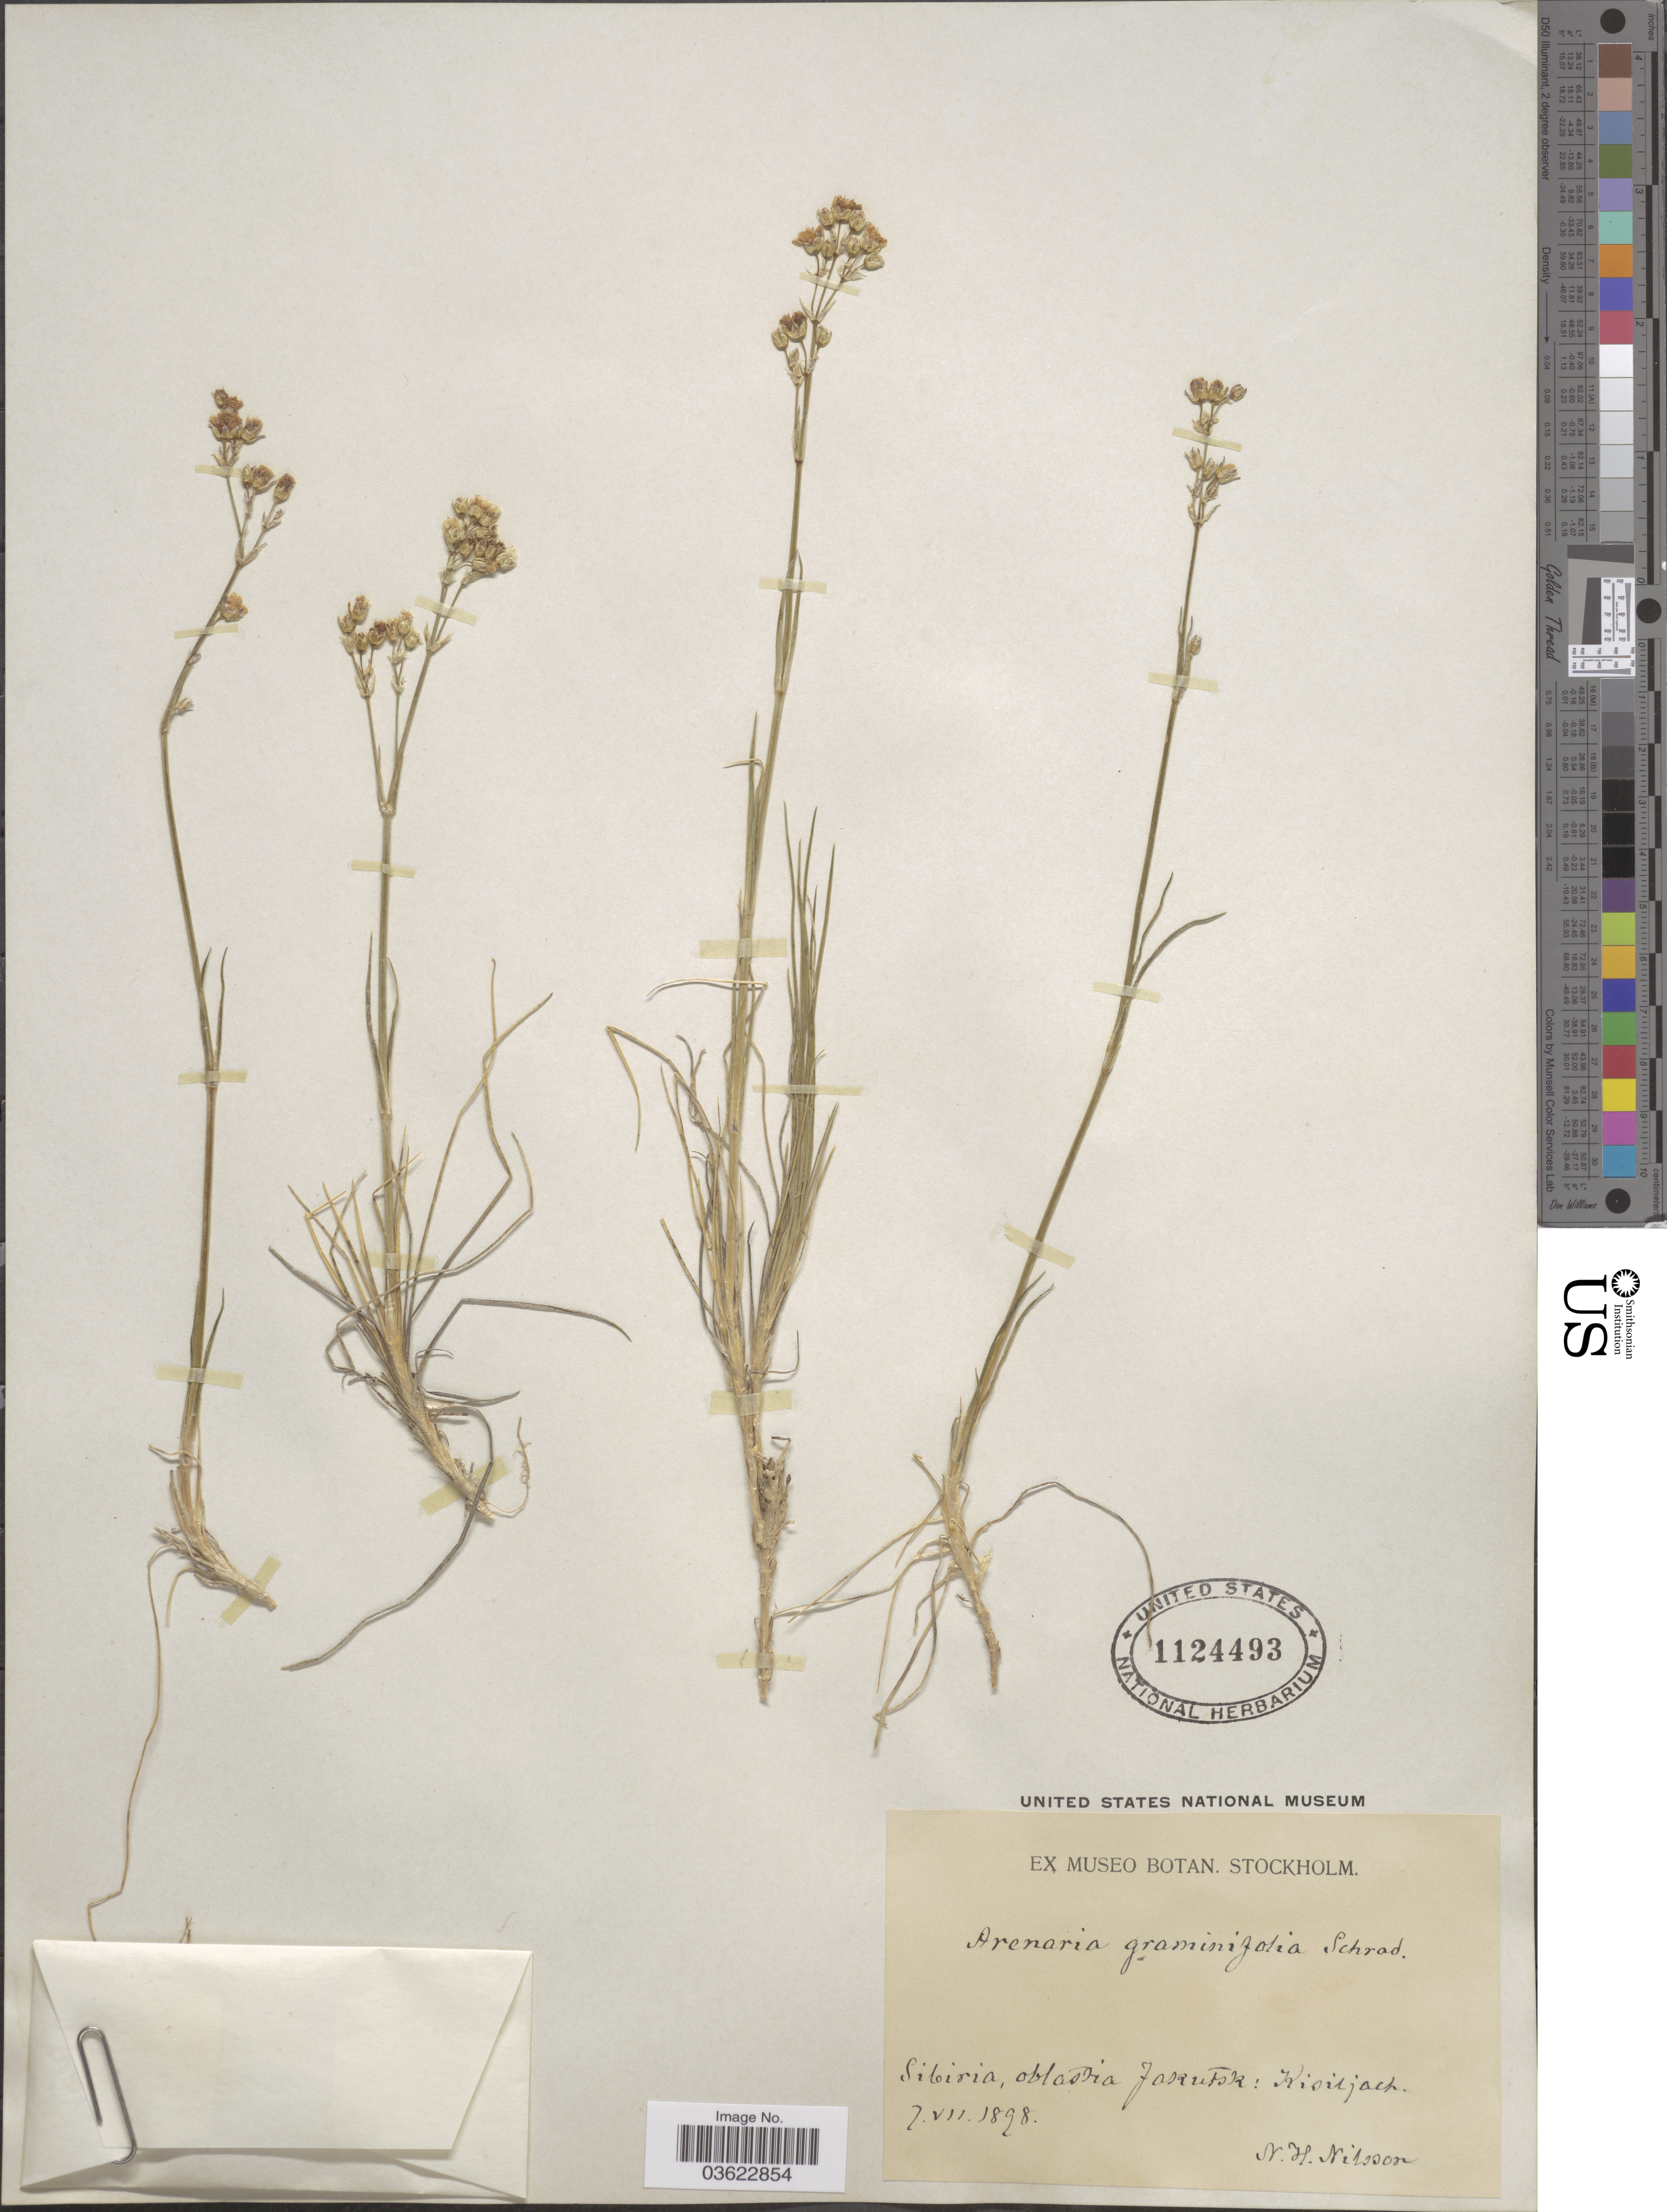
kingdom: Plantae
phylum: Tracheophyta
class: Magnoliopsida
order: Caryophyllales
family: Caryophyllaceae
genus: Eremogone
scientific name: Eremogone procera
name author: (Spreng.) Rchb.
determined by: Strong, Mark T., (BOT), Smithsonian Institution - National Museum of Natural History (UNITED STATES)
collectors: N. H. Nilsson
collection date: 1898-07-07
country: Russian Federation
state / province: Sakha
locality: Sibiria, oblastia Jakutsk: Kisiljach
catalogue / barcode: US 1124493